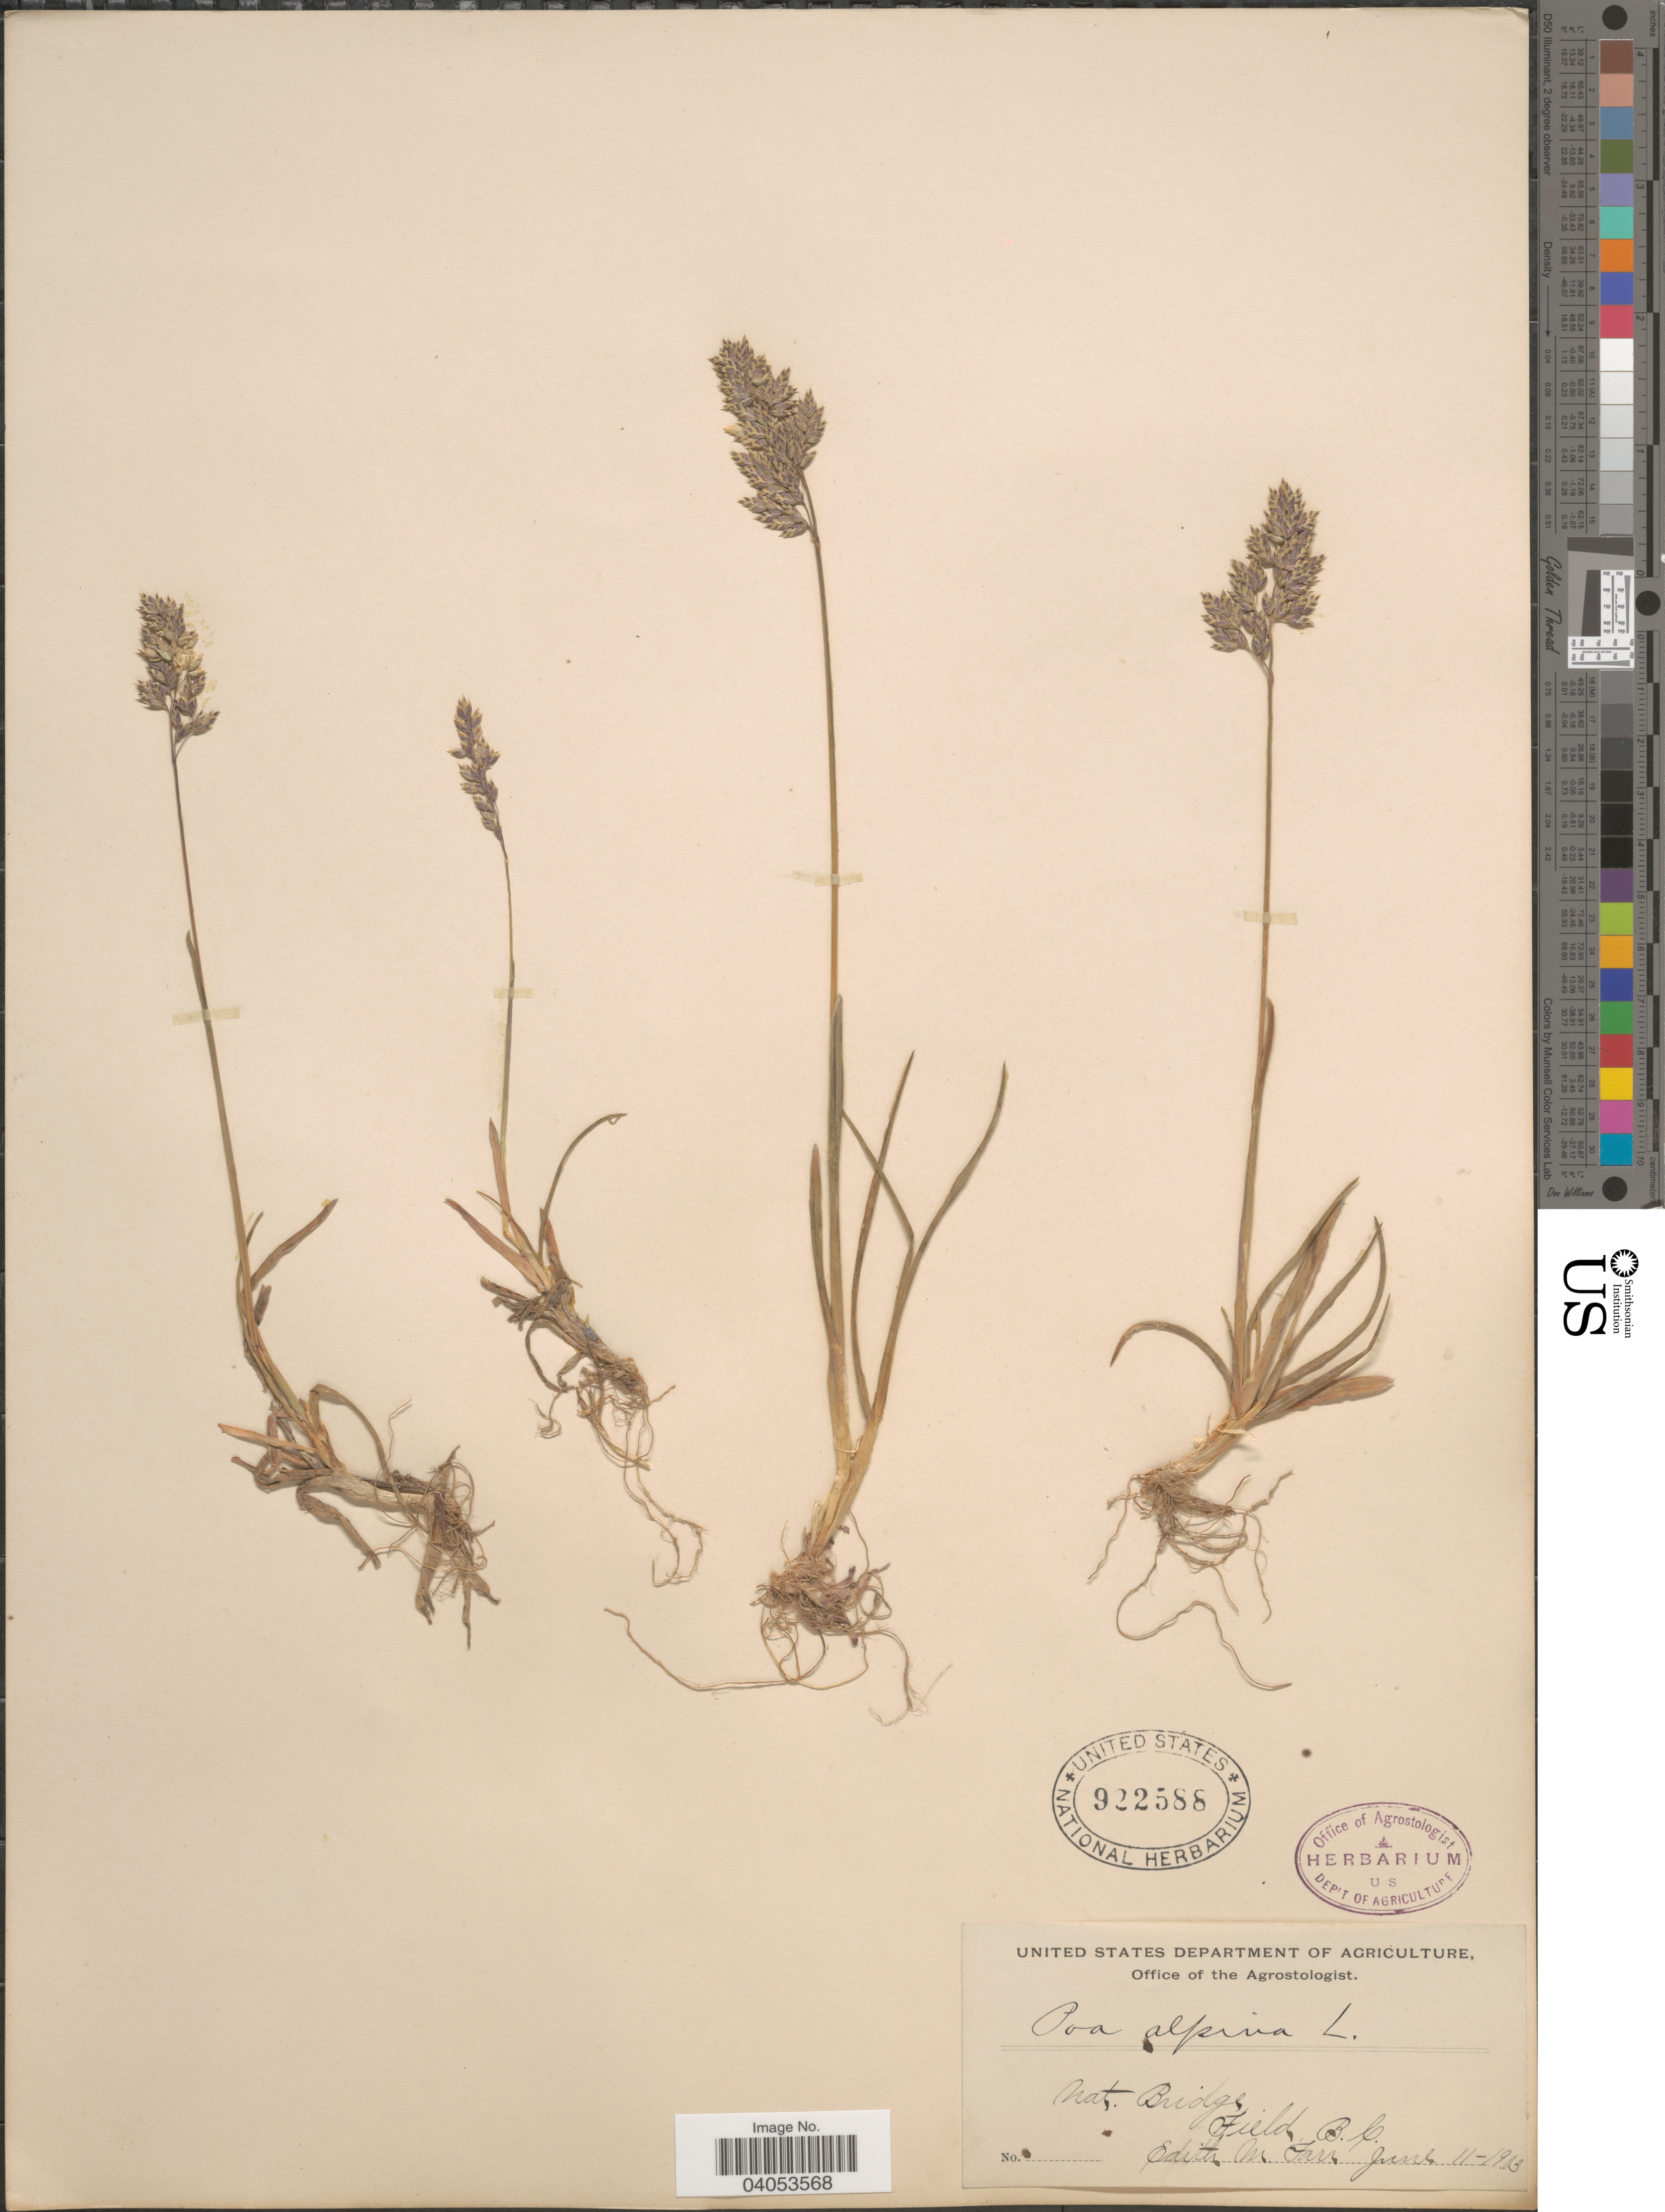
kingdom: Plantae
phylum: Tracheophyta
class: Liliopsida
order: Poales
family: Poaceae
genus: Poa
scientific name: Poa alpina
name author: L.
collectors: E. Farr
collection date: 1903-06-11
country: Canada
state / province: British Columbia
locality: Nat. Bridge, Field.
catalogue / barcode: US 922588